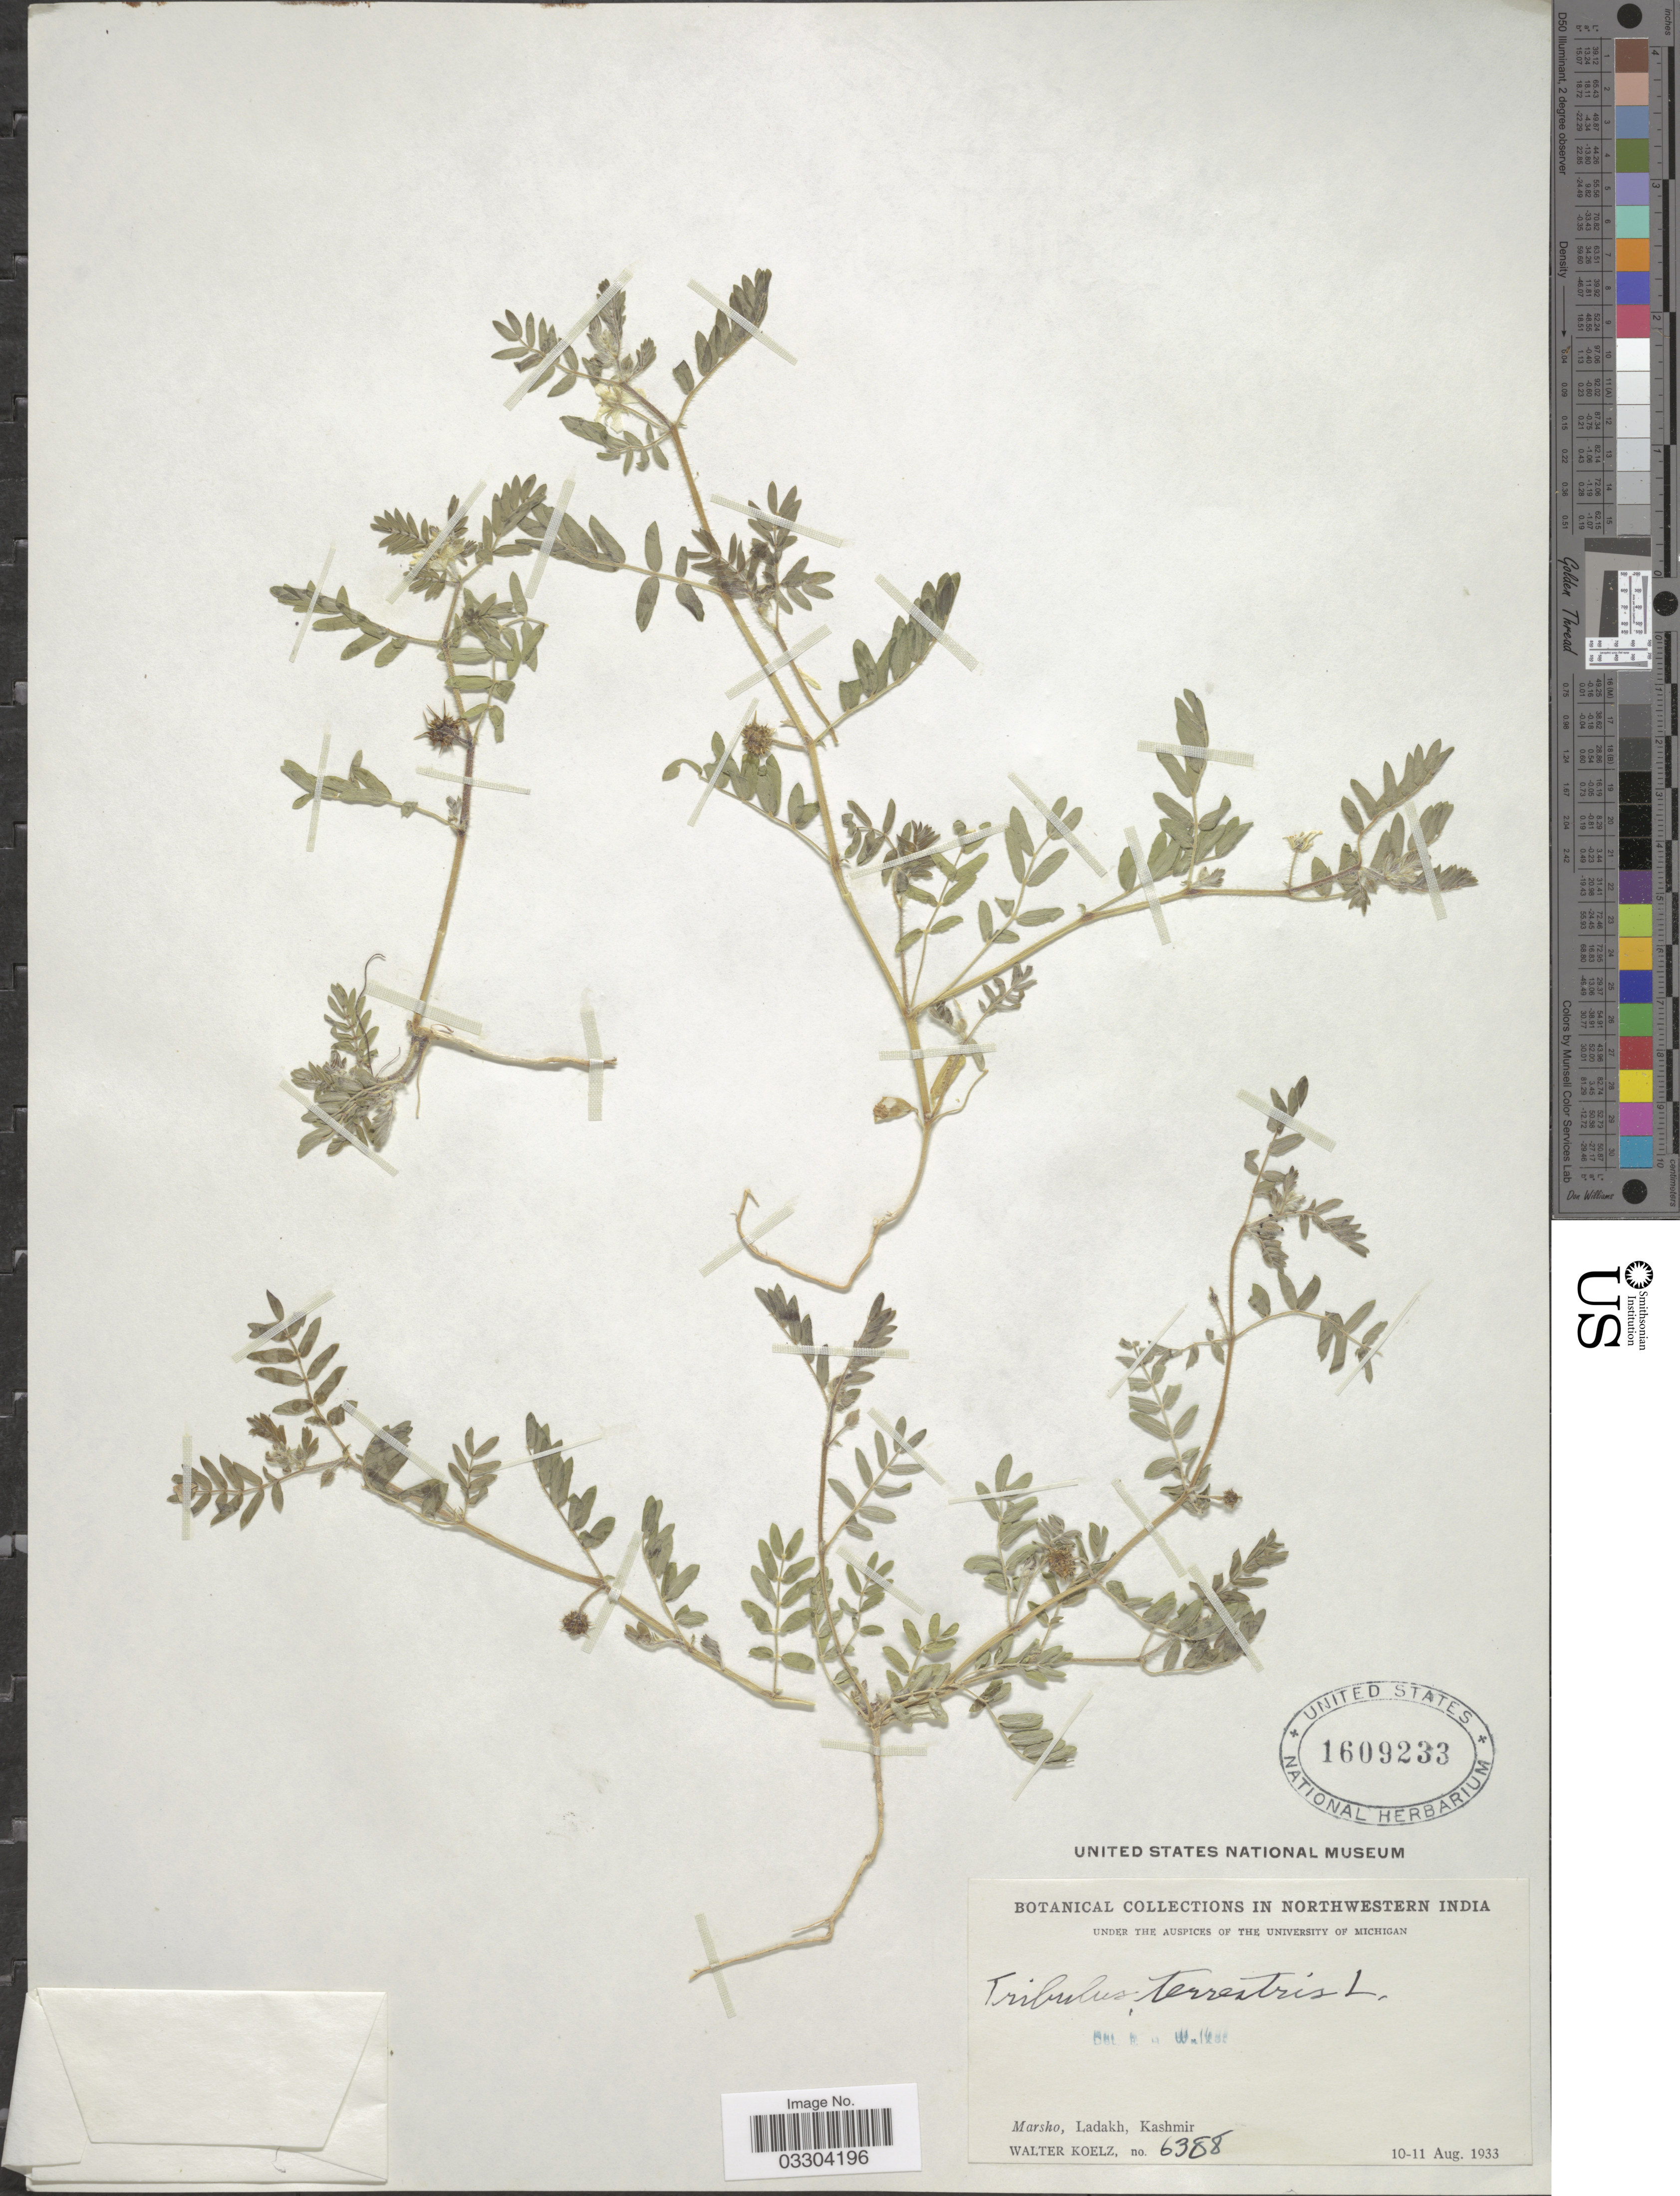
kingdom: Plantae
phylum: Tracheophyta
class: Magnoliopsida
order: Zygophyllales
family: Zygophyllaceae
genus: Tribulus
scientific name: Tribulus terrestris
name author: L.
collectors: W. N. Koelz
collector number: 6388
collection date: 1933-08-10/1933-08-11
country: India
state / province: Jammu and Kashmir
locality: Northwestern India, Marsho, Ladakh, Kashmir.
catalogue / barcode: US 1609233